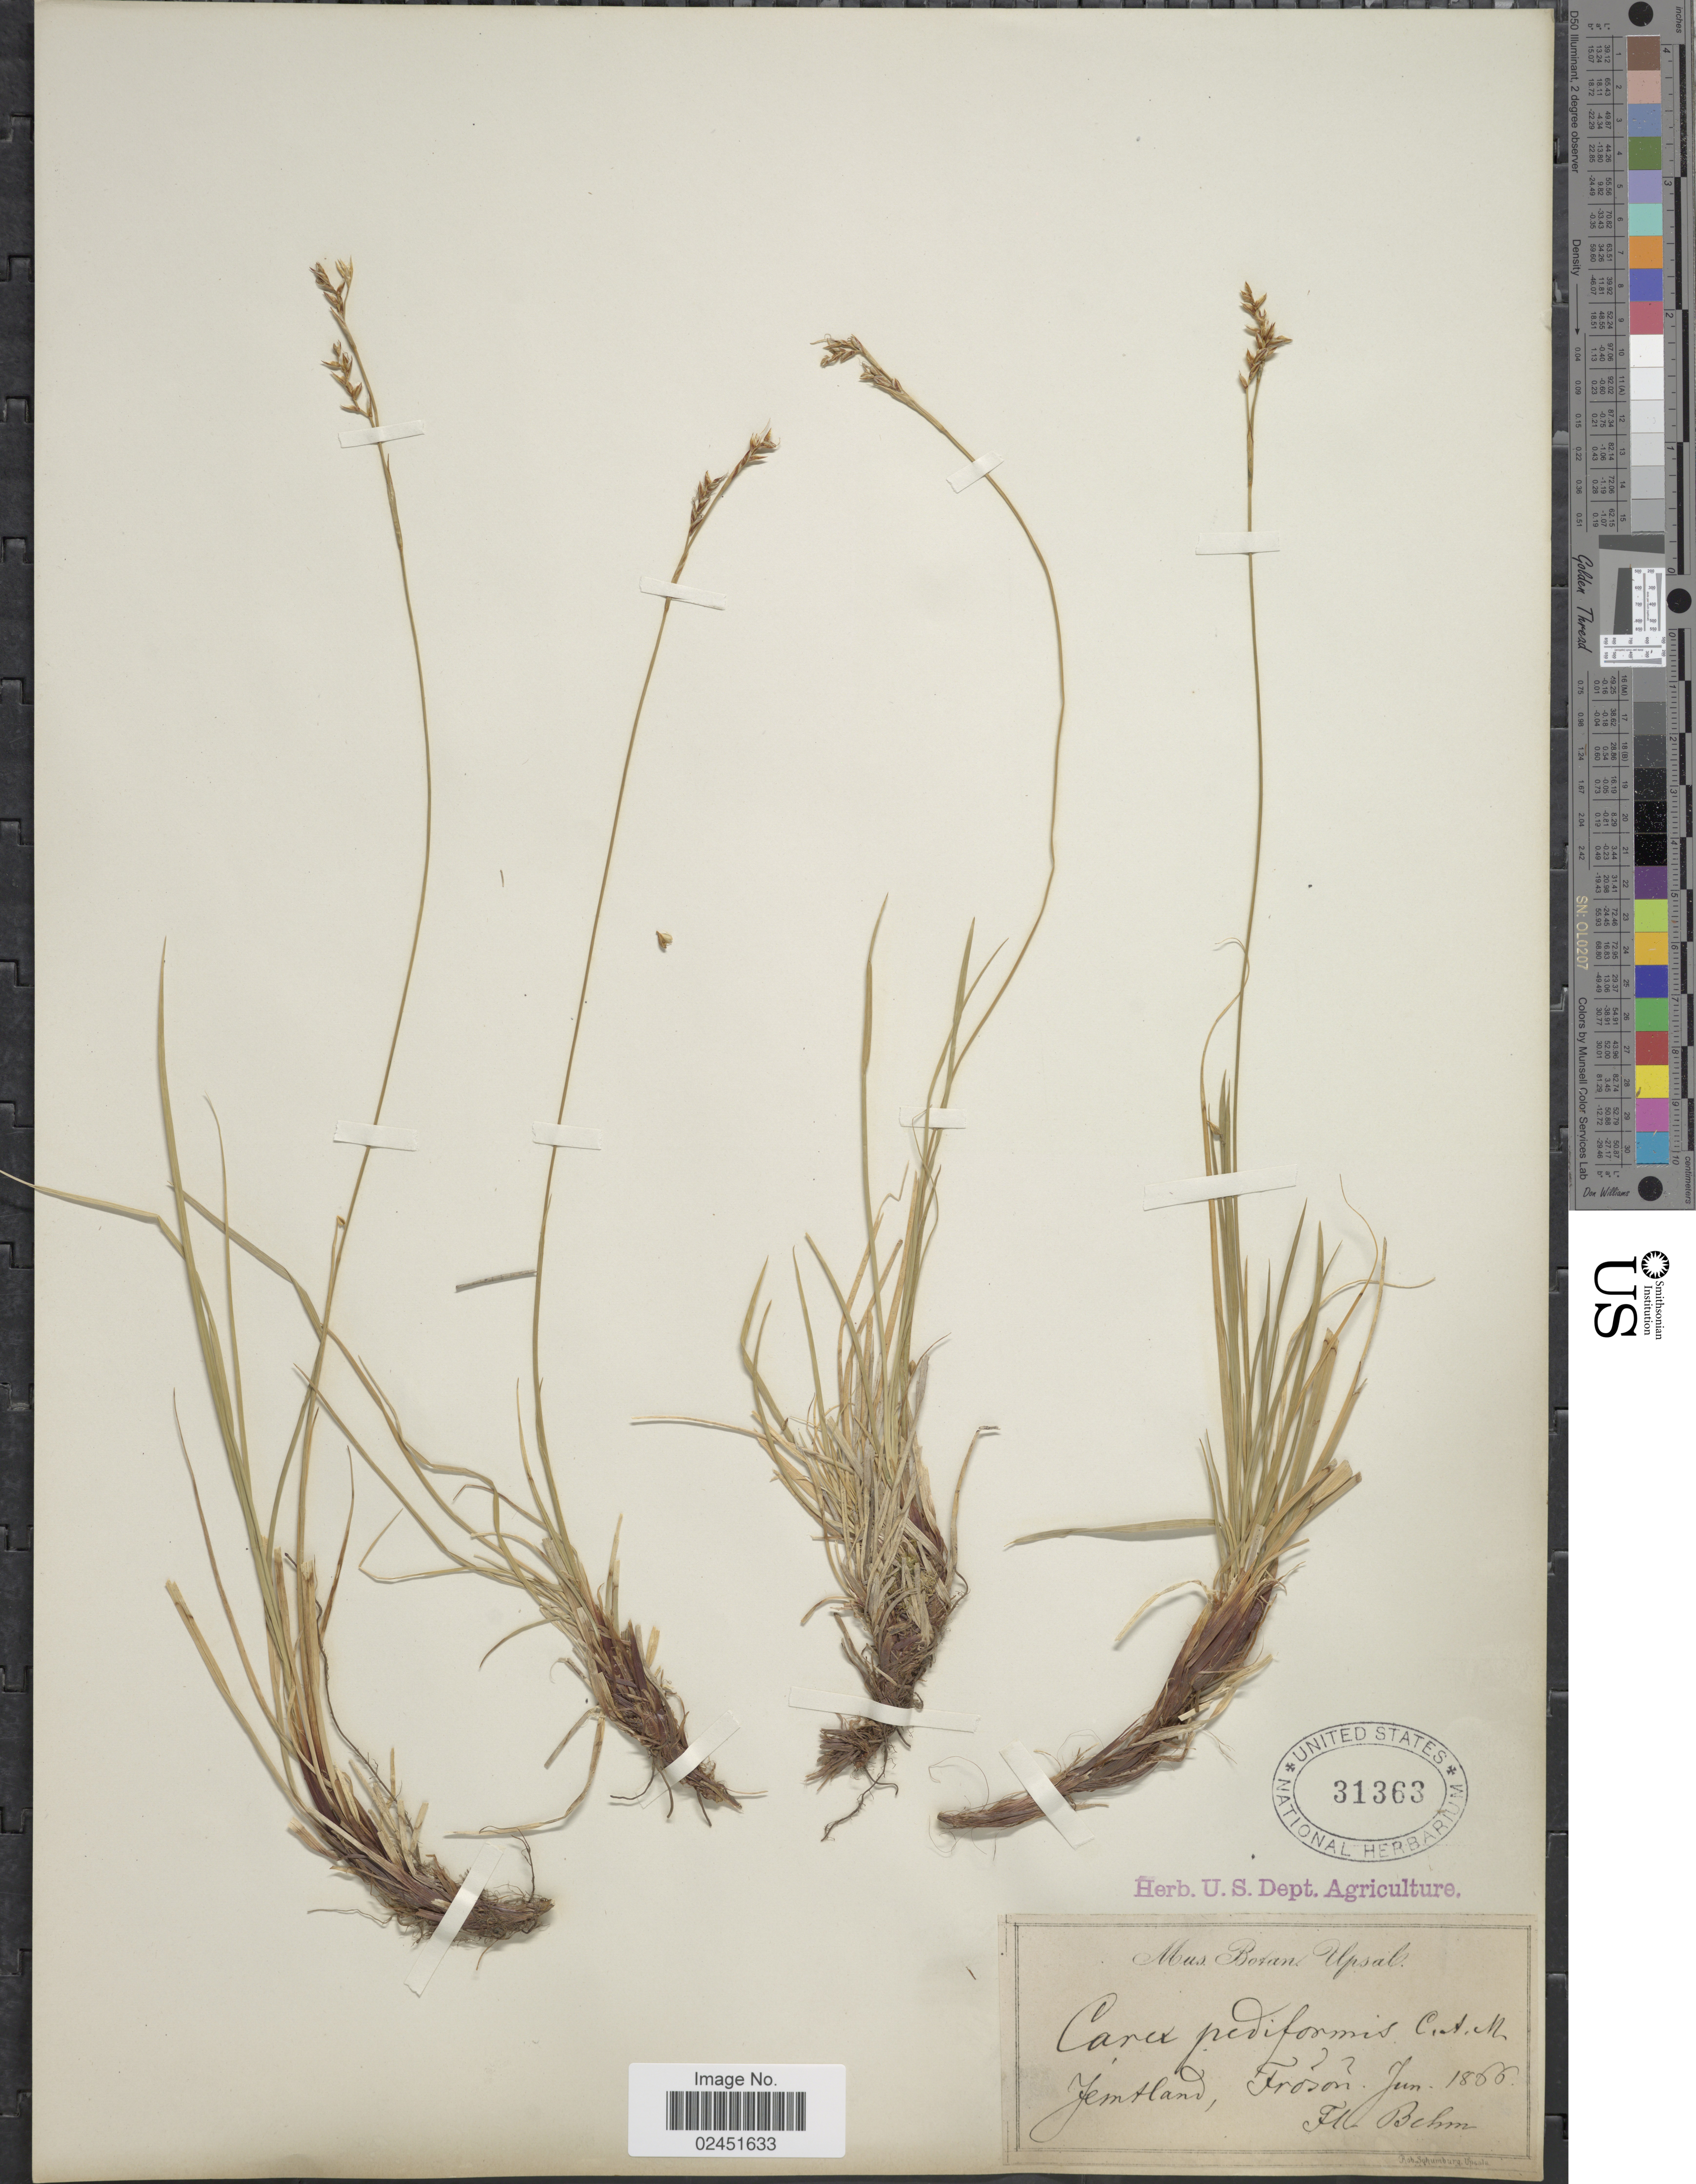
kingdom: Plantae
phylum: Tracheophyta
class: Liliopsida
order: Poales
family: Cyperaceae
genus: Carex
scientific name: Carex pediformis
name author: C.A. Mey.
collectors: F. Behm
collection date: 1866-06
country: Sweden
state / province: Jämtland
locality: Jemtland, Frösön.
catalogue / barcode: US 31363